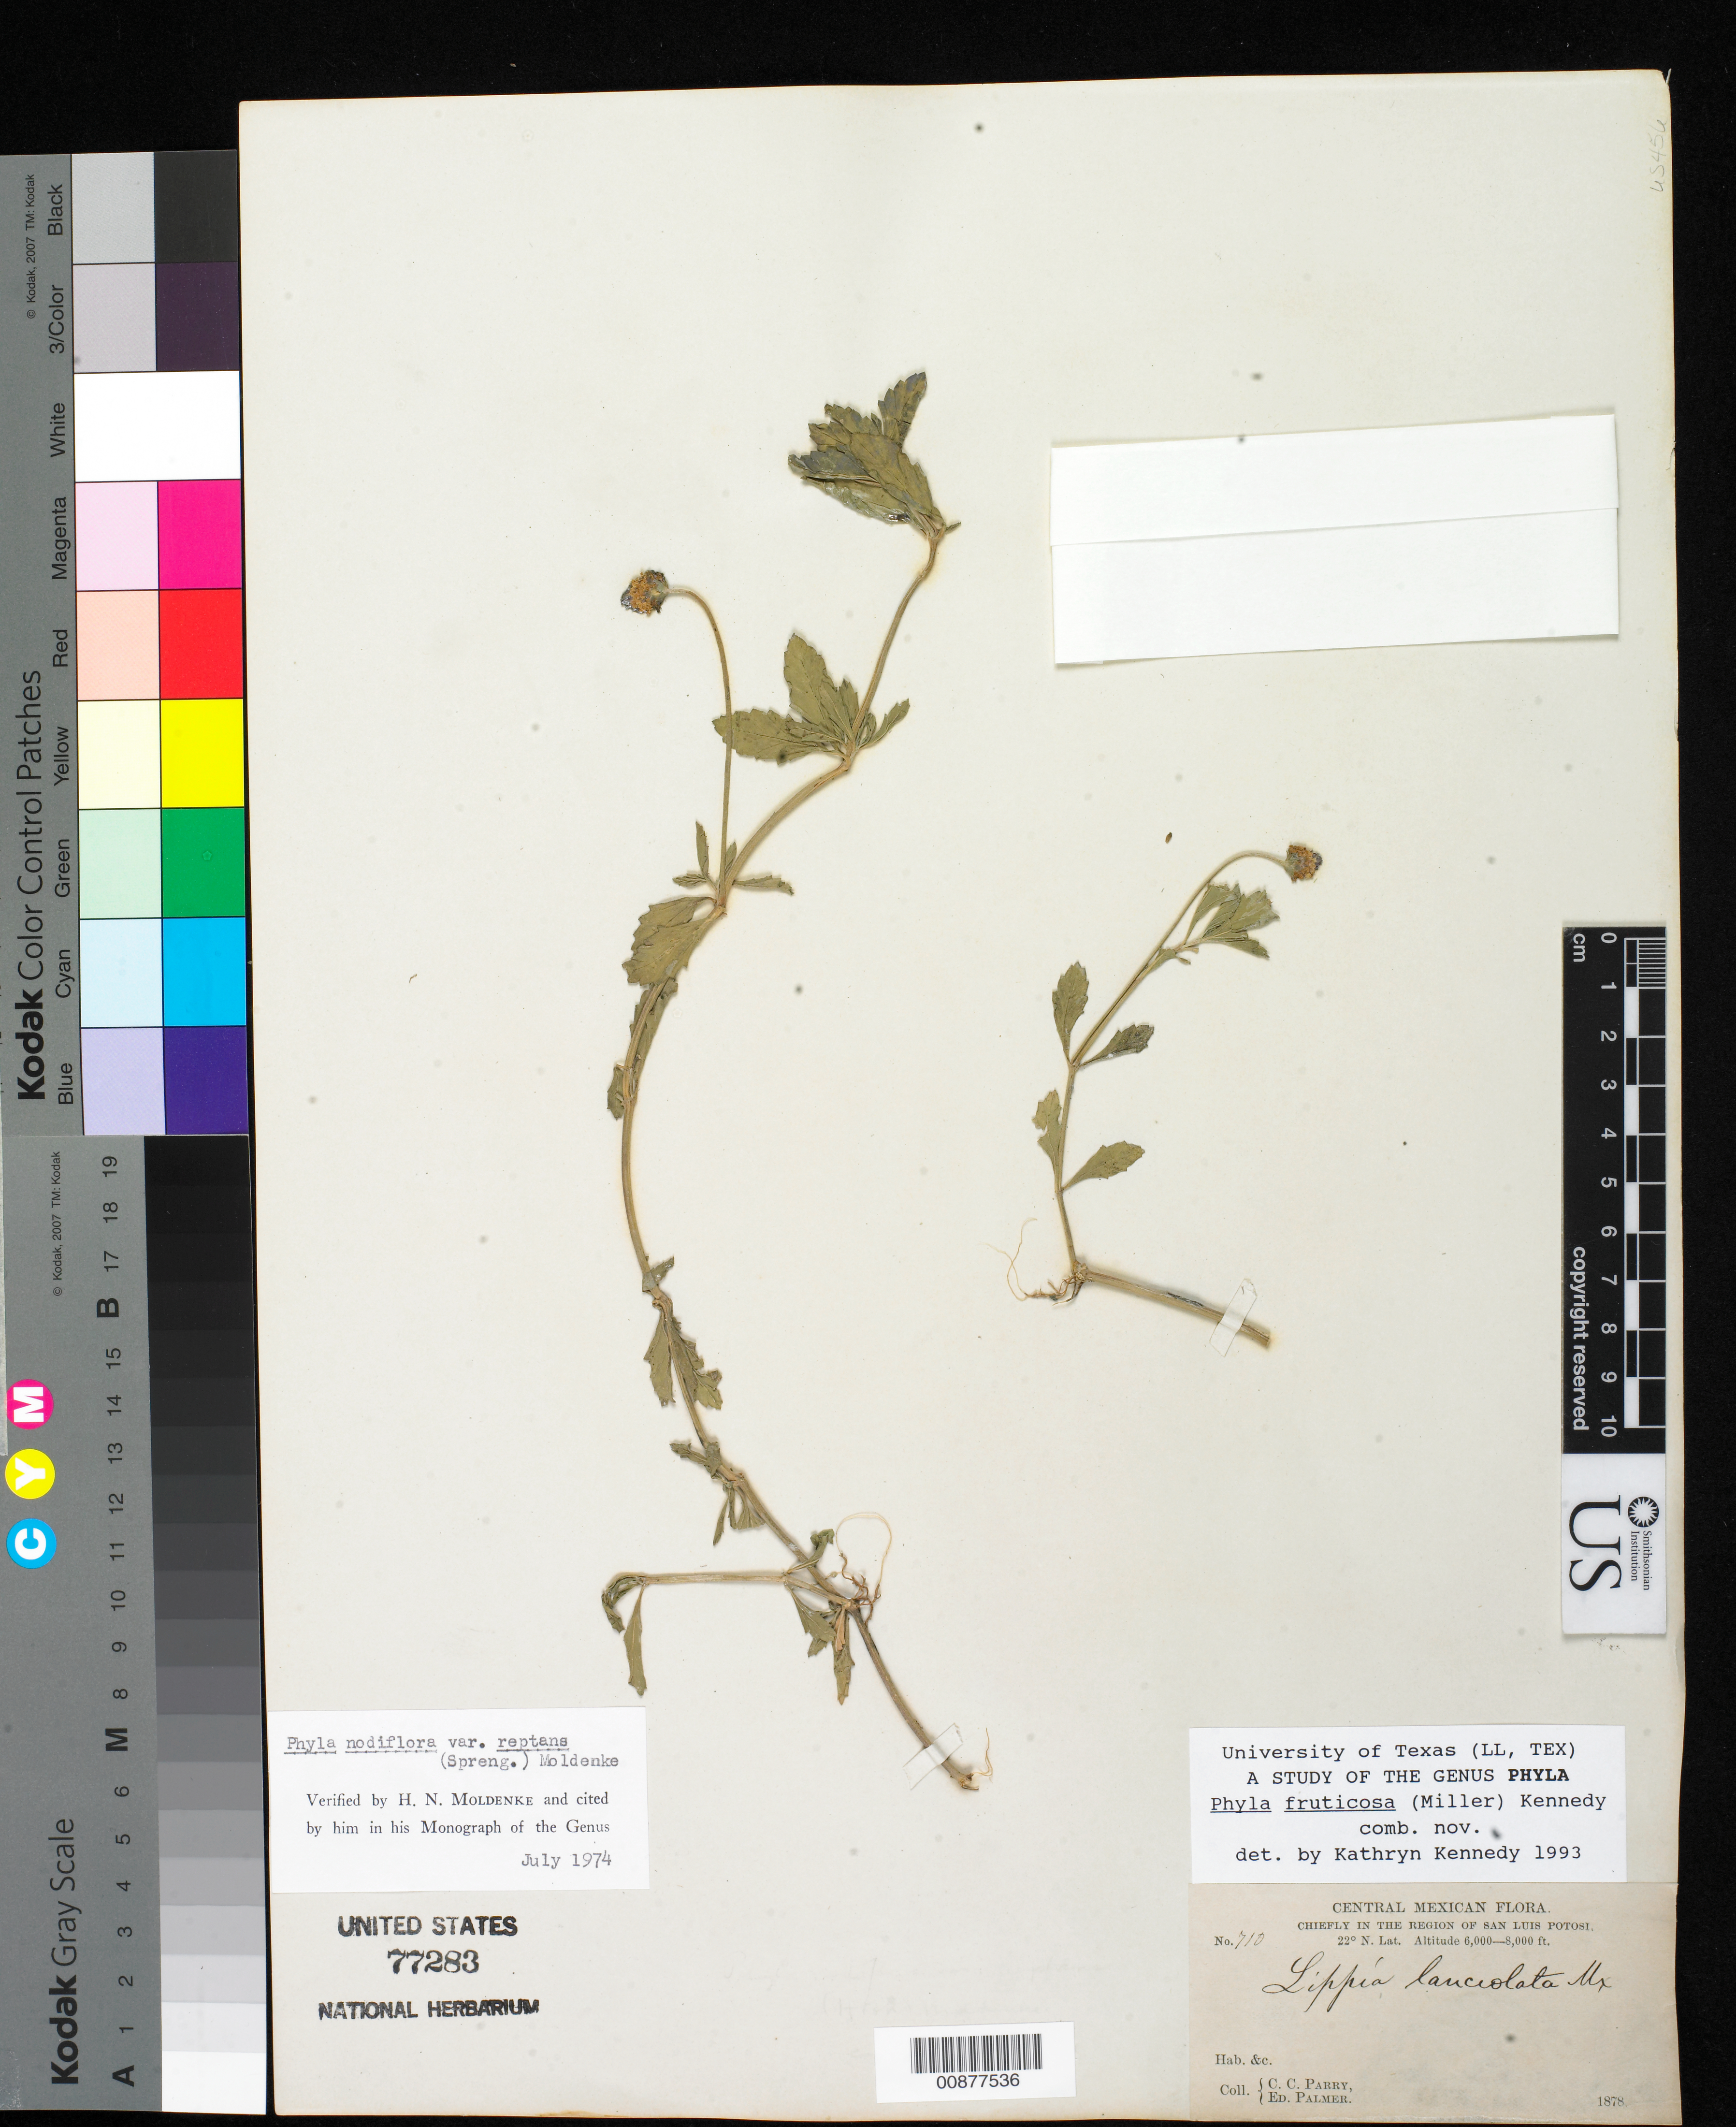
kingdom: Plantae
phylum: Tracheophyta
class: Magnoliopsida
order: Lamiales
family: Verbenaceae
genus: Phyla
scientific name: Phyla fruticosa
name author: (Mill.) K. Kenn. ex Wunderlin & B.F. Hansen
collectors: C. C. Parry & E. Palmer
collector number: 710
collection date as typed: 1878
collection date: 1878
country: Mexico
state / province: San Luis Potosí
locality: Chiefly in the region of San Luis Potosí.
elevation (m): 1829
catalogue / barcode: US 77283